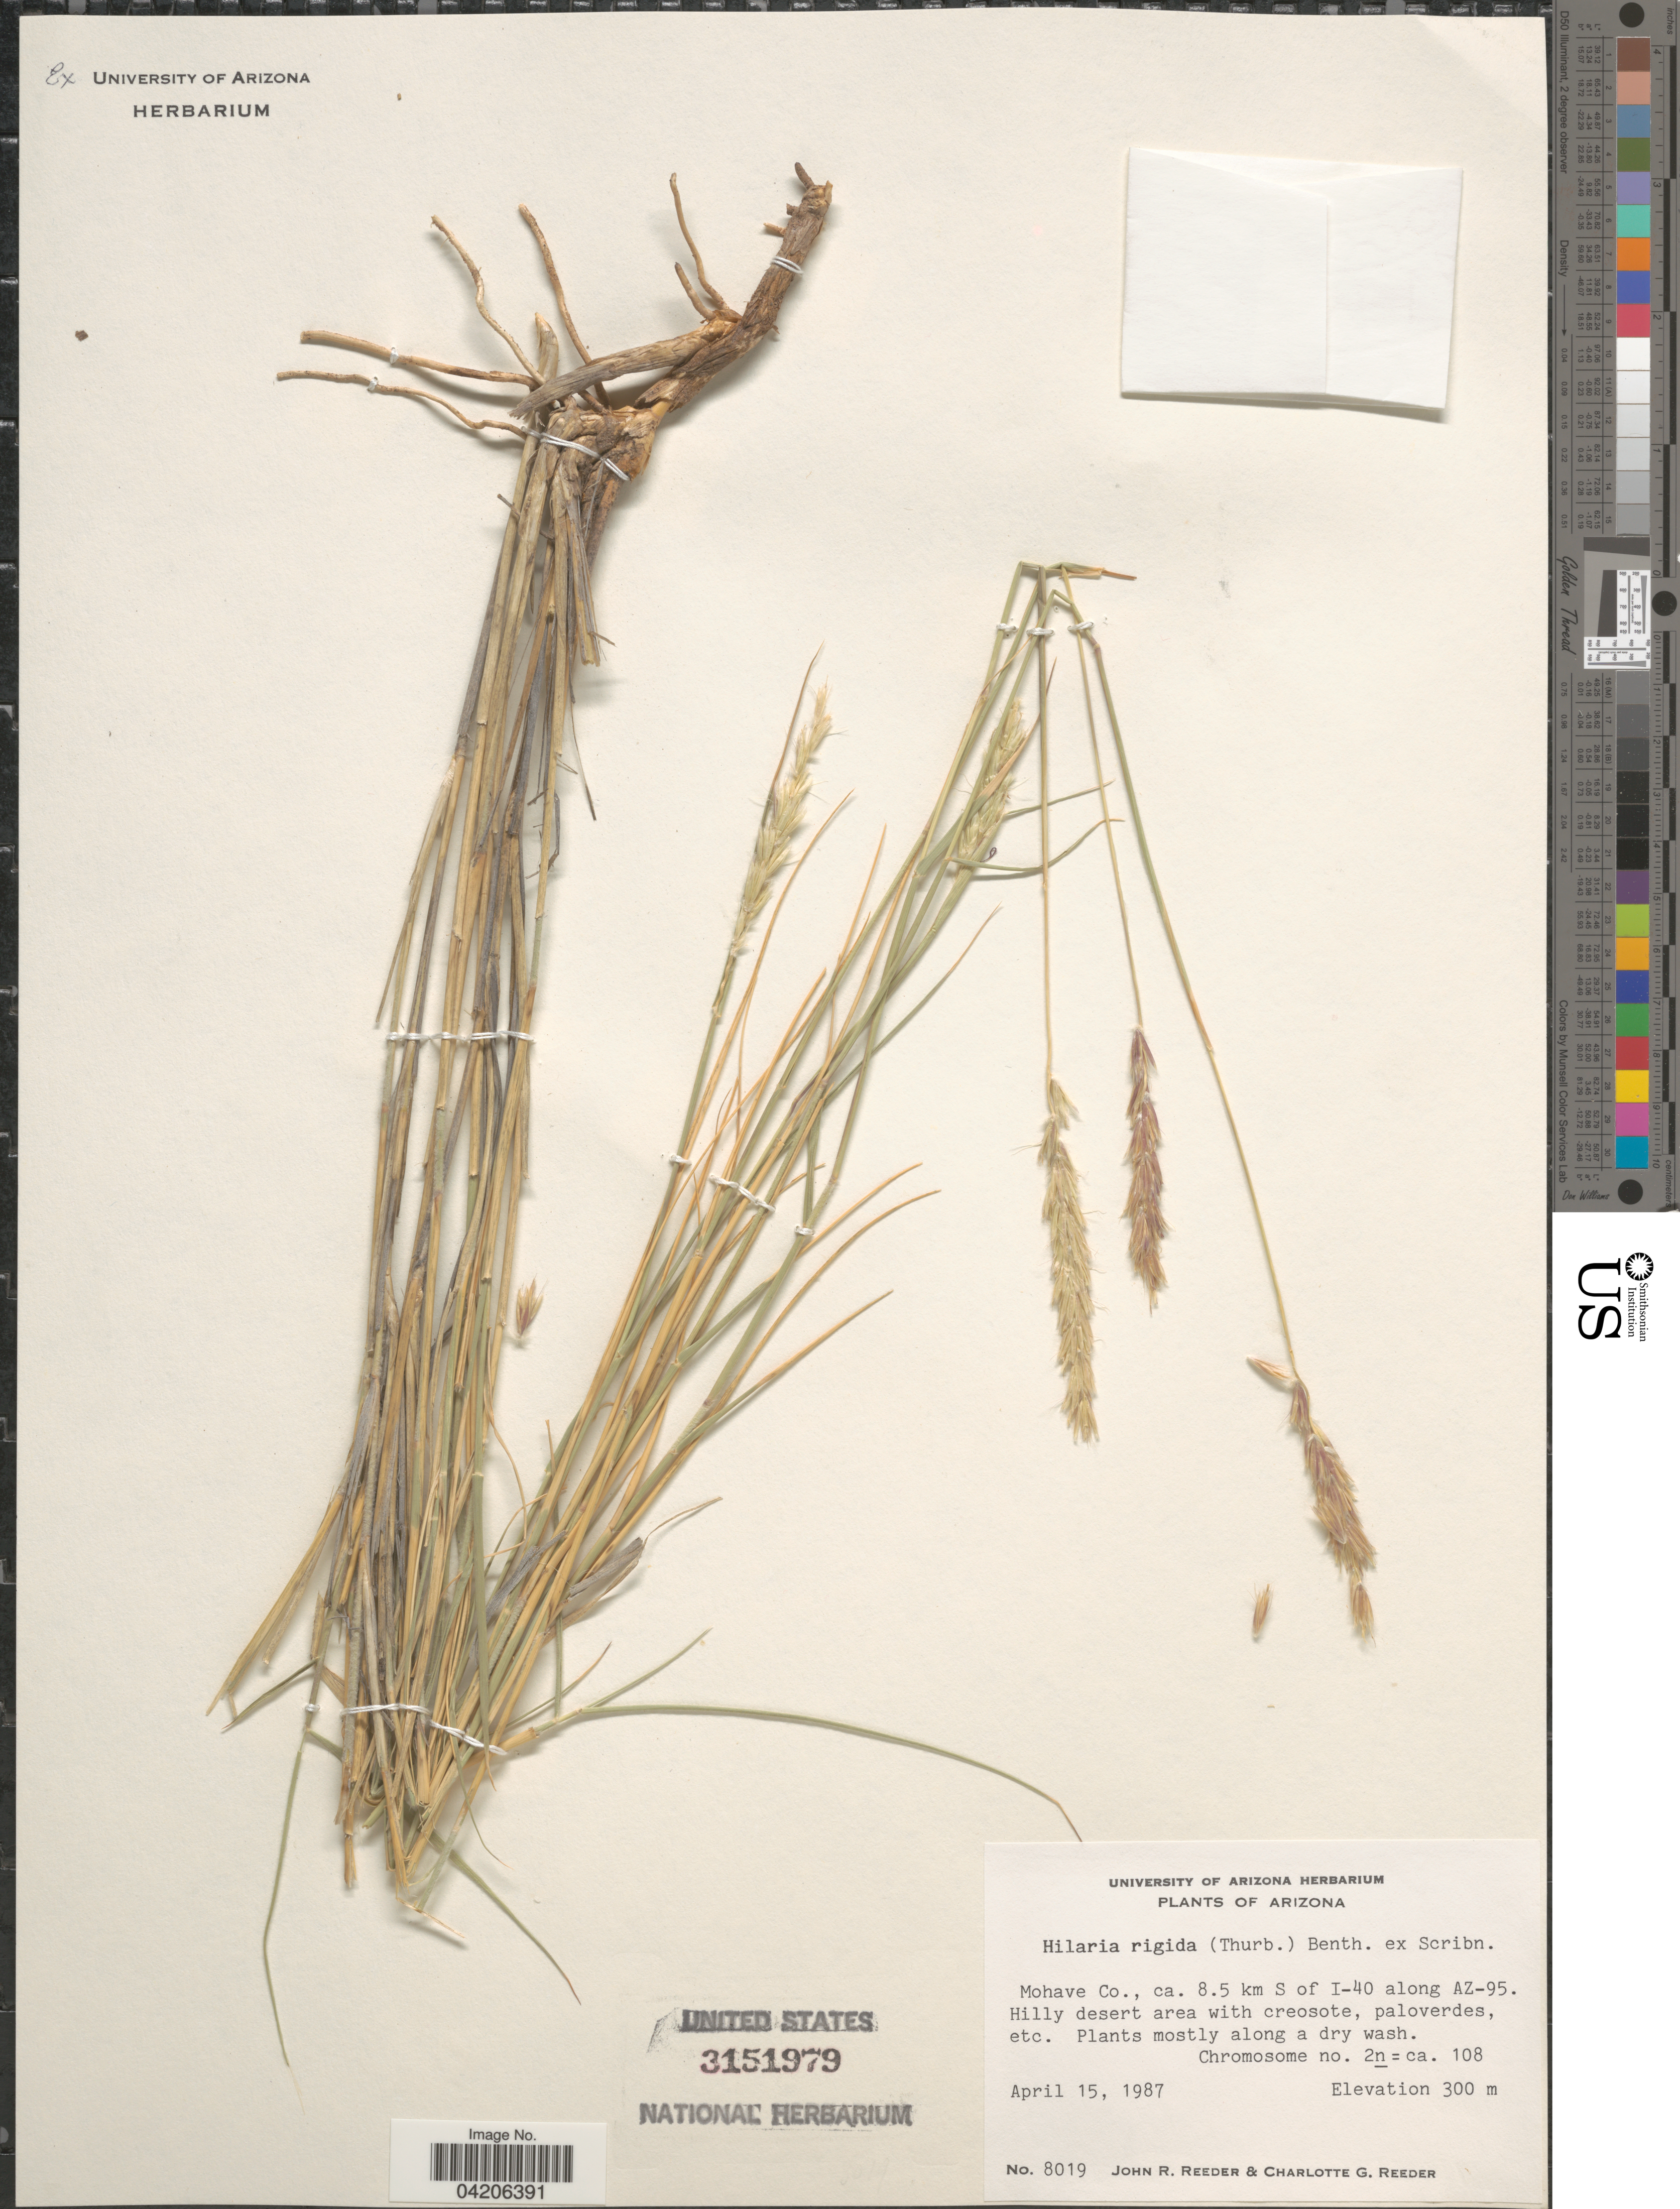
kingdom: Plantae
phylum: Tracheophyta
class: Liliopsida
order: Poales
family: Poaceae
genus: Hilaria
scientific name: Hilaria rigida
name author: (Thurb.) Benth. ex Scribn.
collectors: J. R. Reeder & C. G. Reeder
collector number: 8019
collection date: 1987-04-15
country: United States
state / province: Arizona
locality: Mohave Co., ca. 8.5 km S of I-40 along AZ-95.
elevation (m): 300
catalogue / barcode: US 3151979